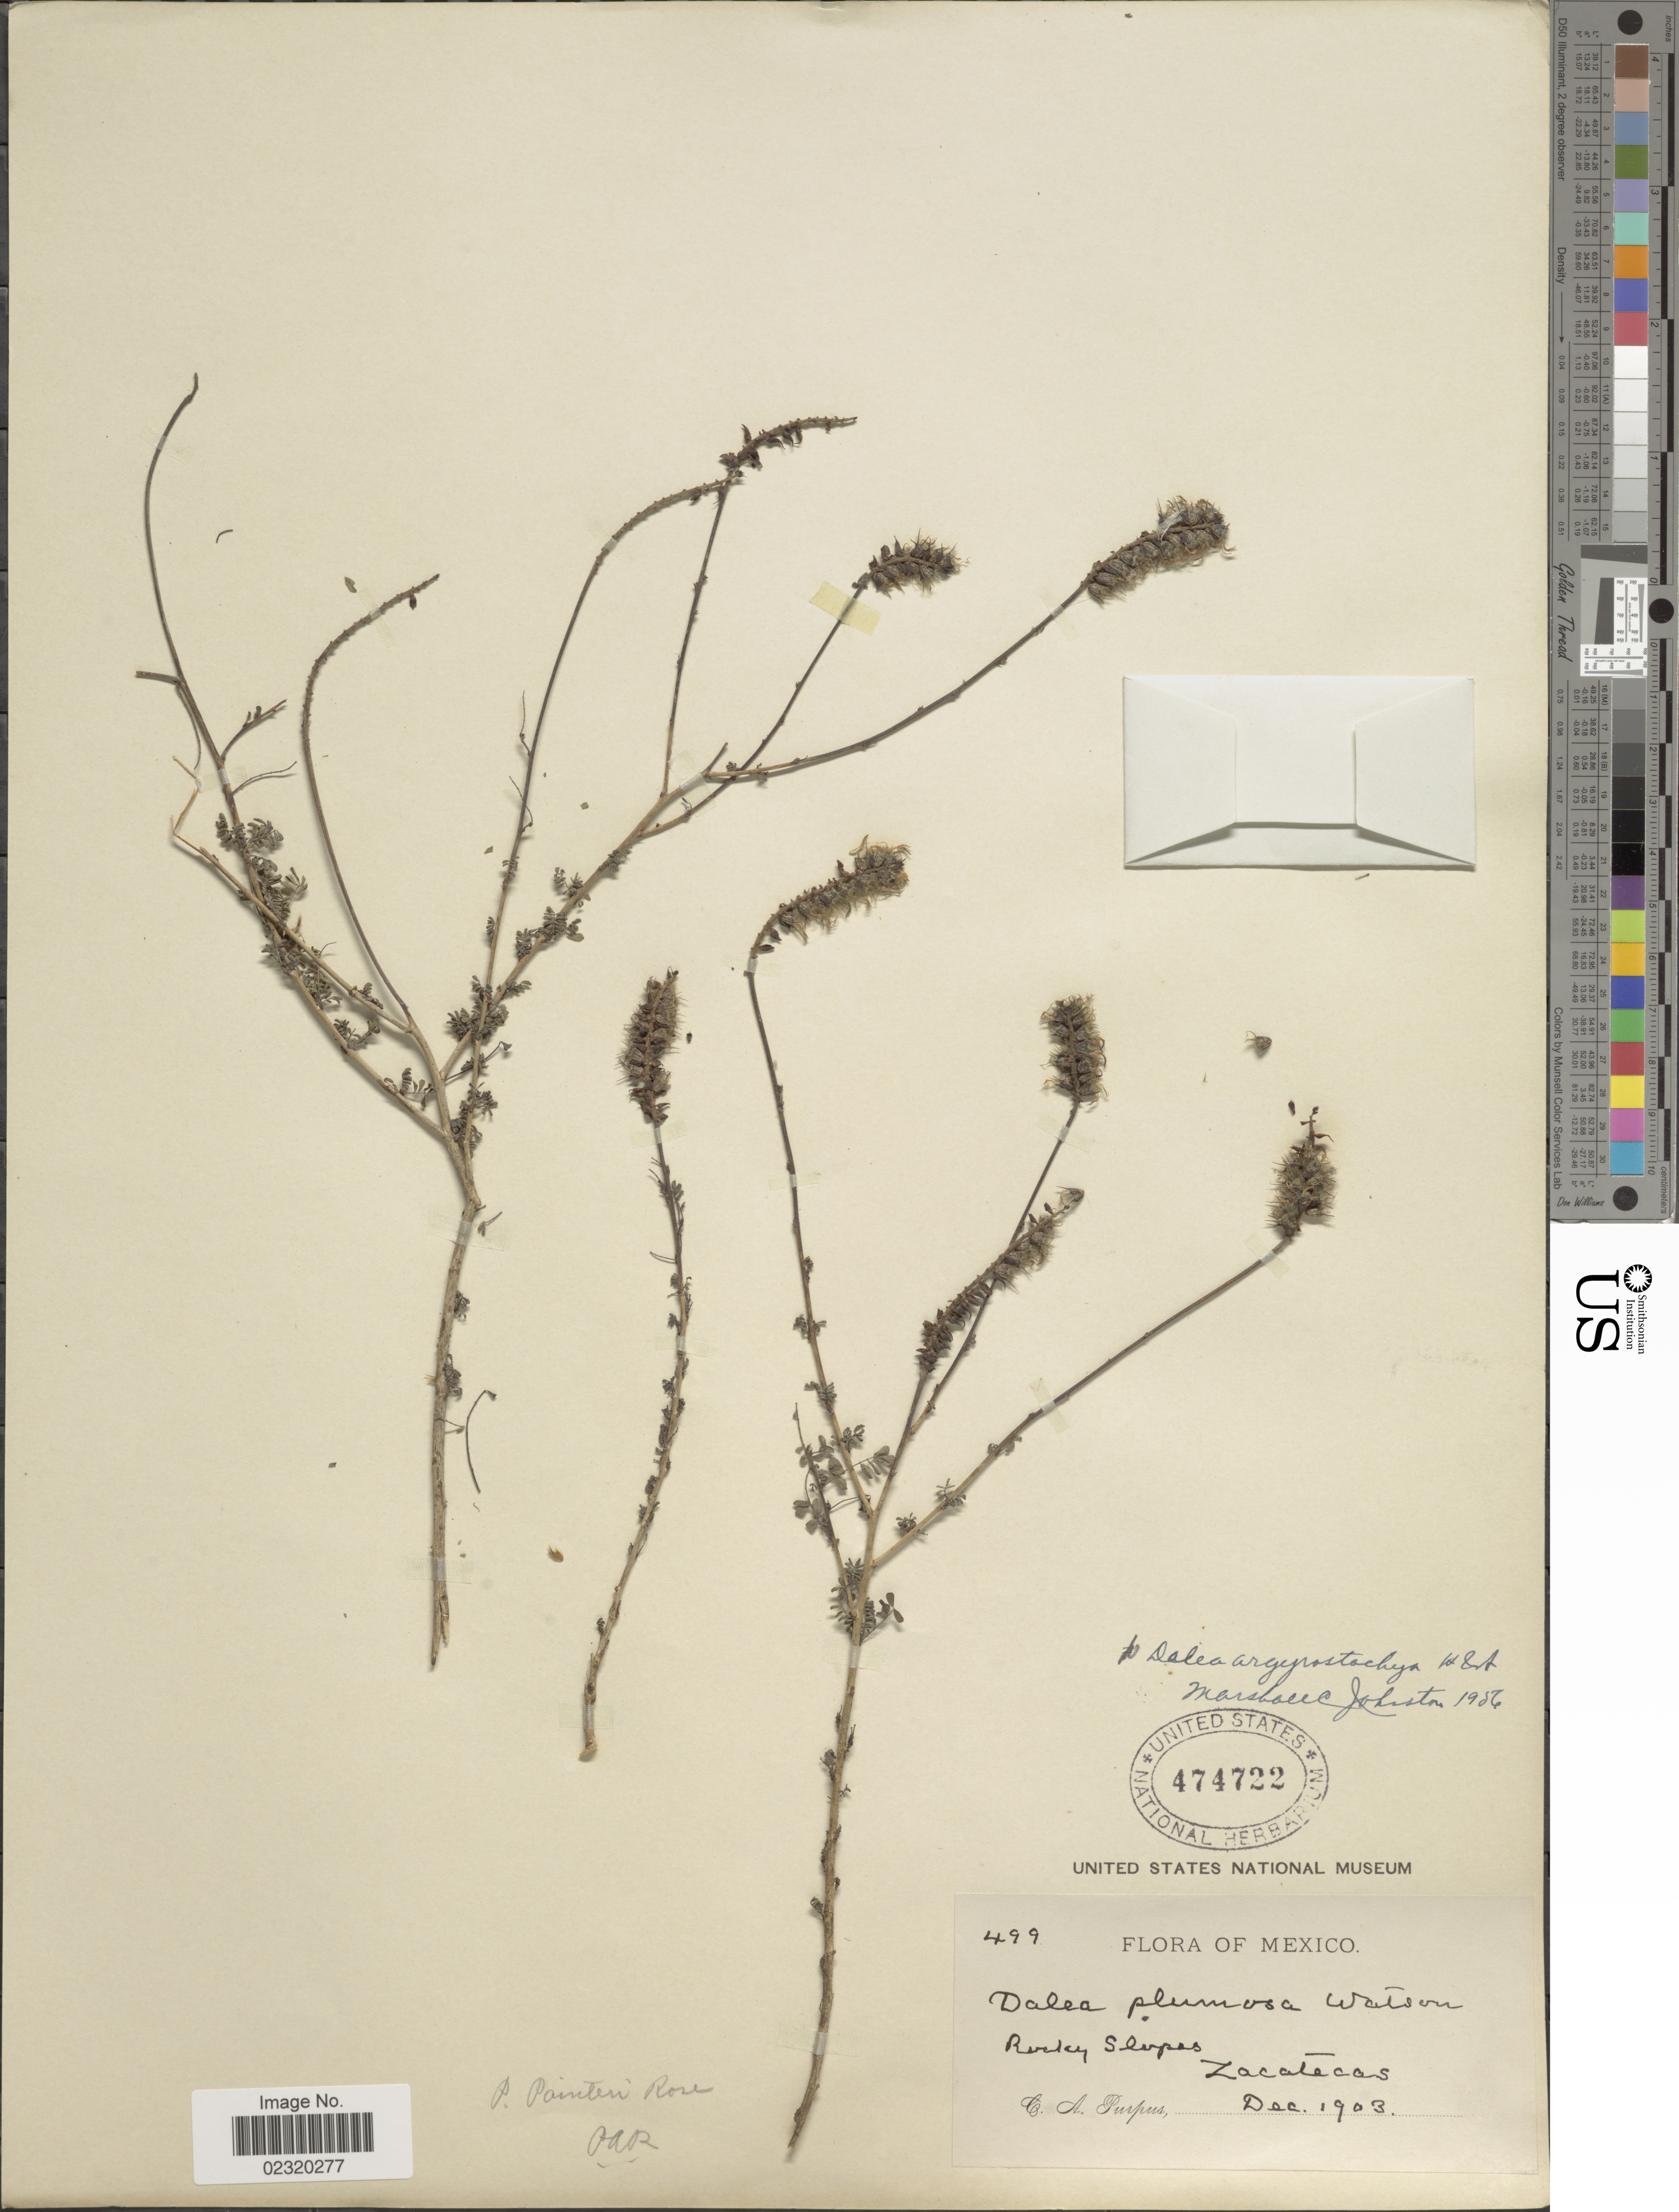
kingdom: Plantae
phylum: Tracheophyta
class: Magnoliopsida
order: Fabales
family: Fabaceae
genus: Dalea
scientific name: Dalea versicolor var. argyrostachya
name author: Zucc.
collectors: C. A. Purpus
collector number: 499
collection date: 1903-12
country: Mexico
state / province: Zacatecas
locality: Rocky Slopes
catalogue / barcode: US 474722